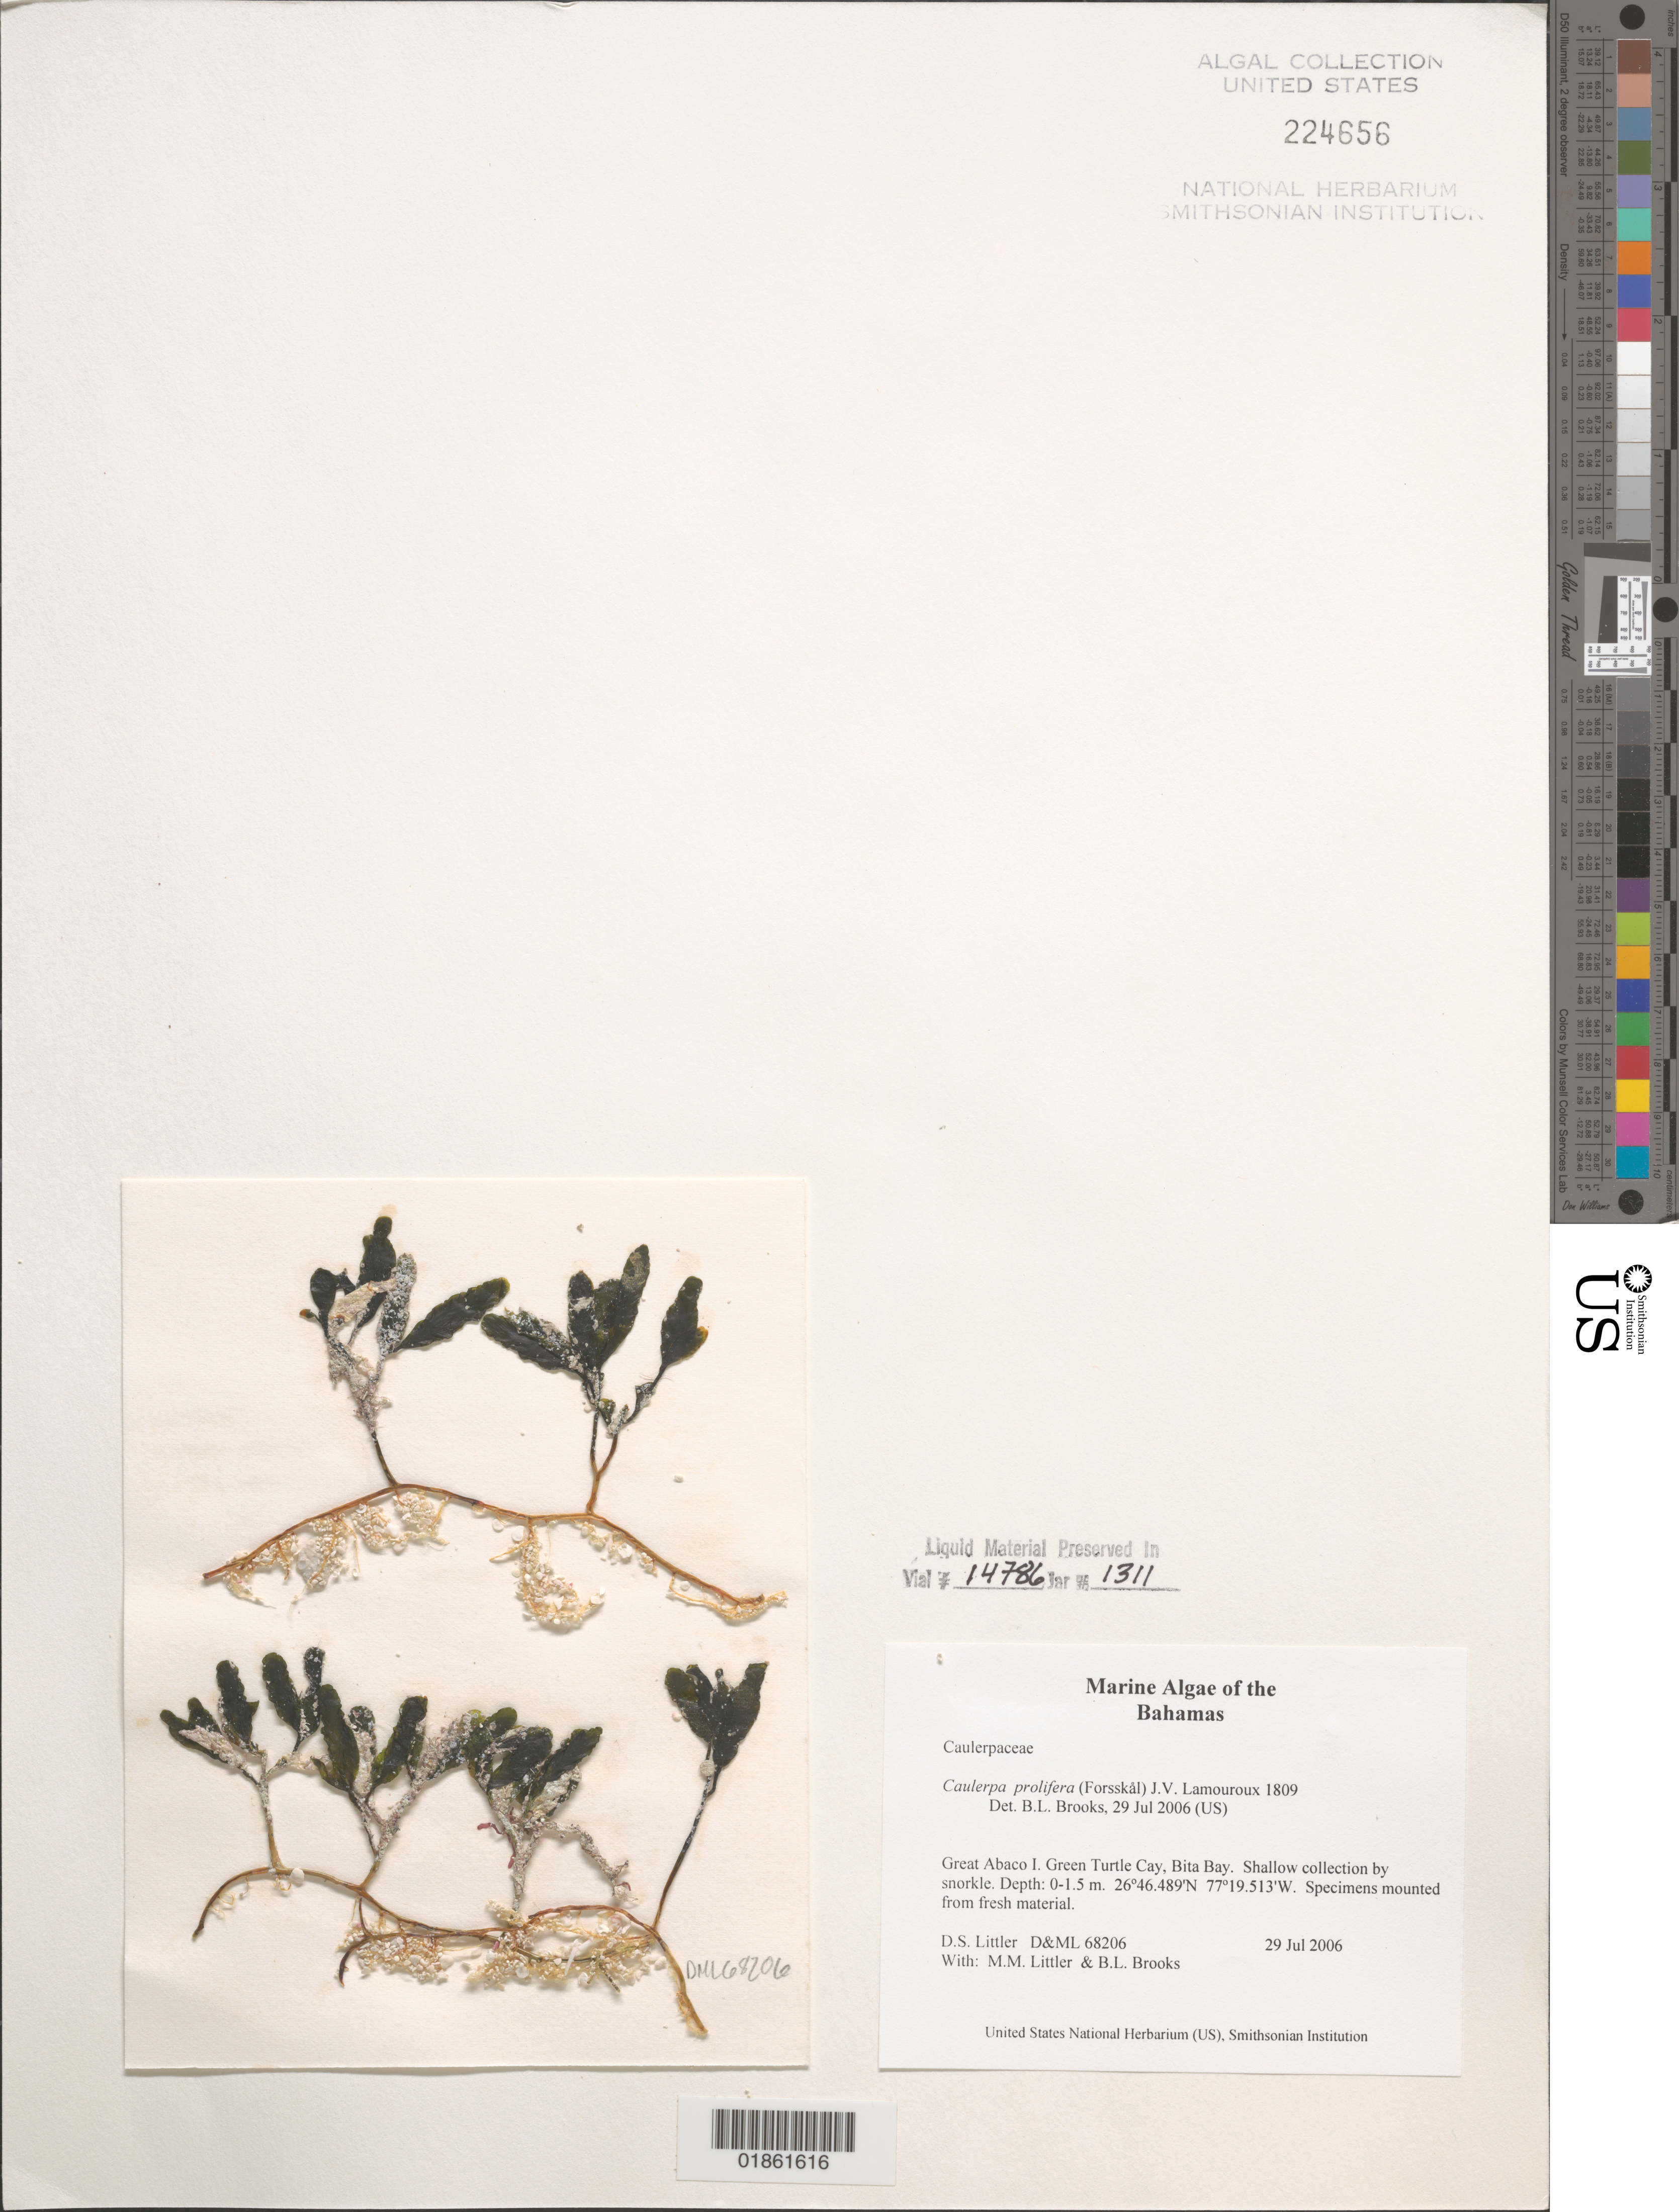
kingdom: Plantae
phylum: Chlorophyta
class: Ulvophyceae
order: Bryopsidales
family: Caulerpaceae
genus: Caulerpa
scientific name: Caulerpa prolifera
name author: (Forssk.) J.V.Lamouroux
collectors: M. M. Littler, D. S. Littler & B. Brooks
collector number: D&ML 68206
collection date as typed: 29 Jul 2006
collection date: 2006-07-29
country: Bahamas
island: Green Turtle Cay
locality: Bita Bay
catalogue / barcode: US 224656